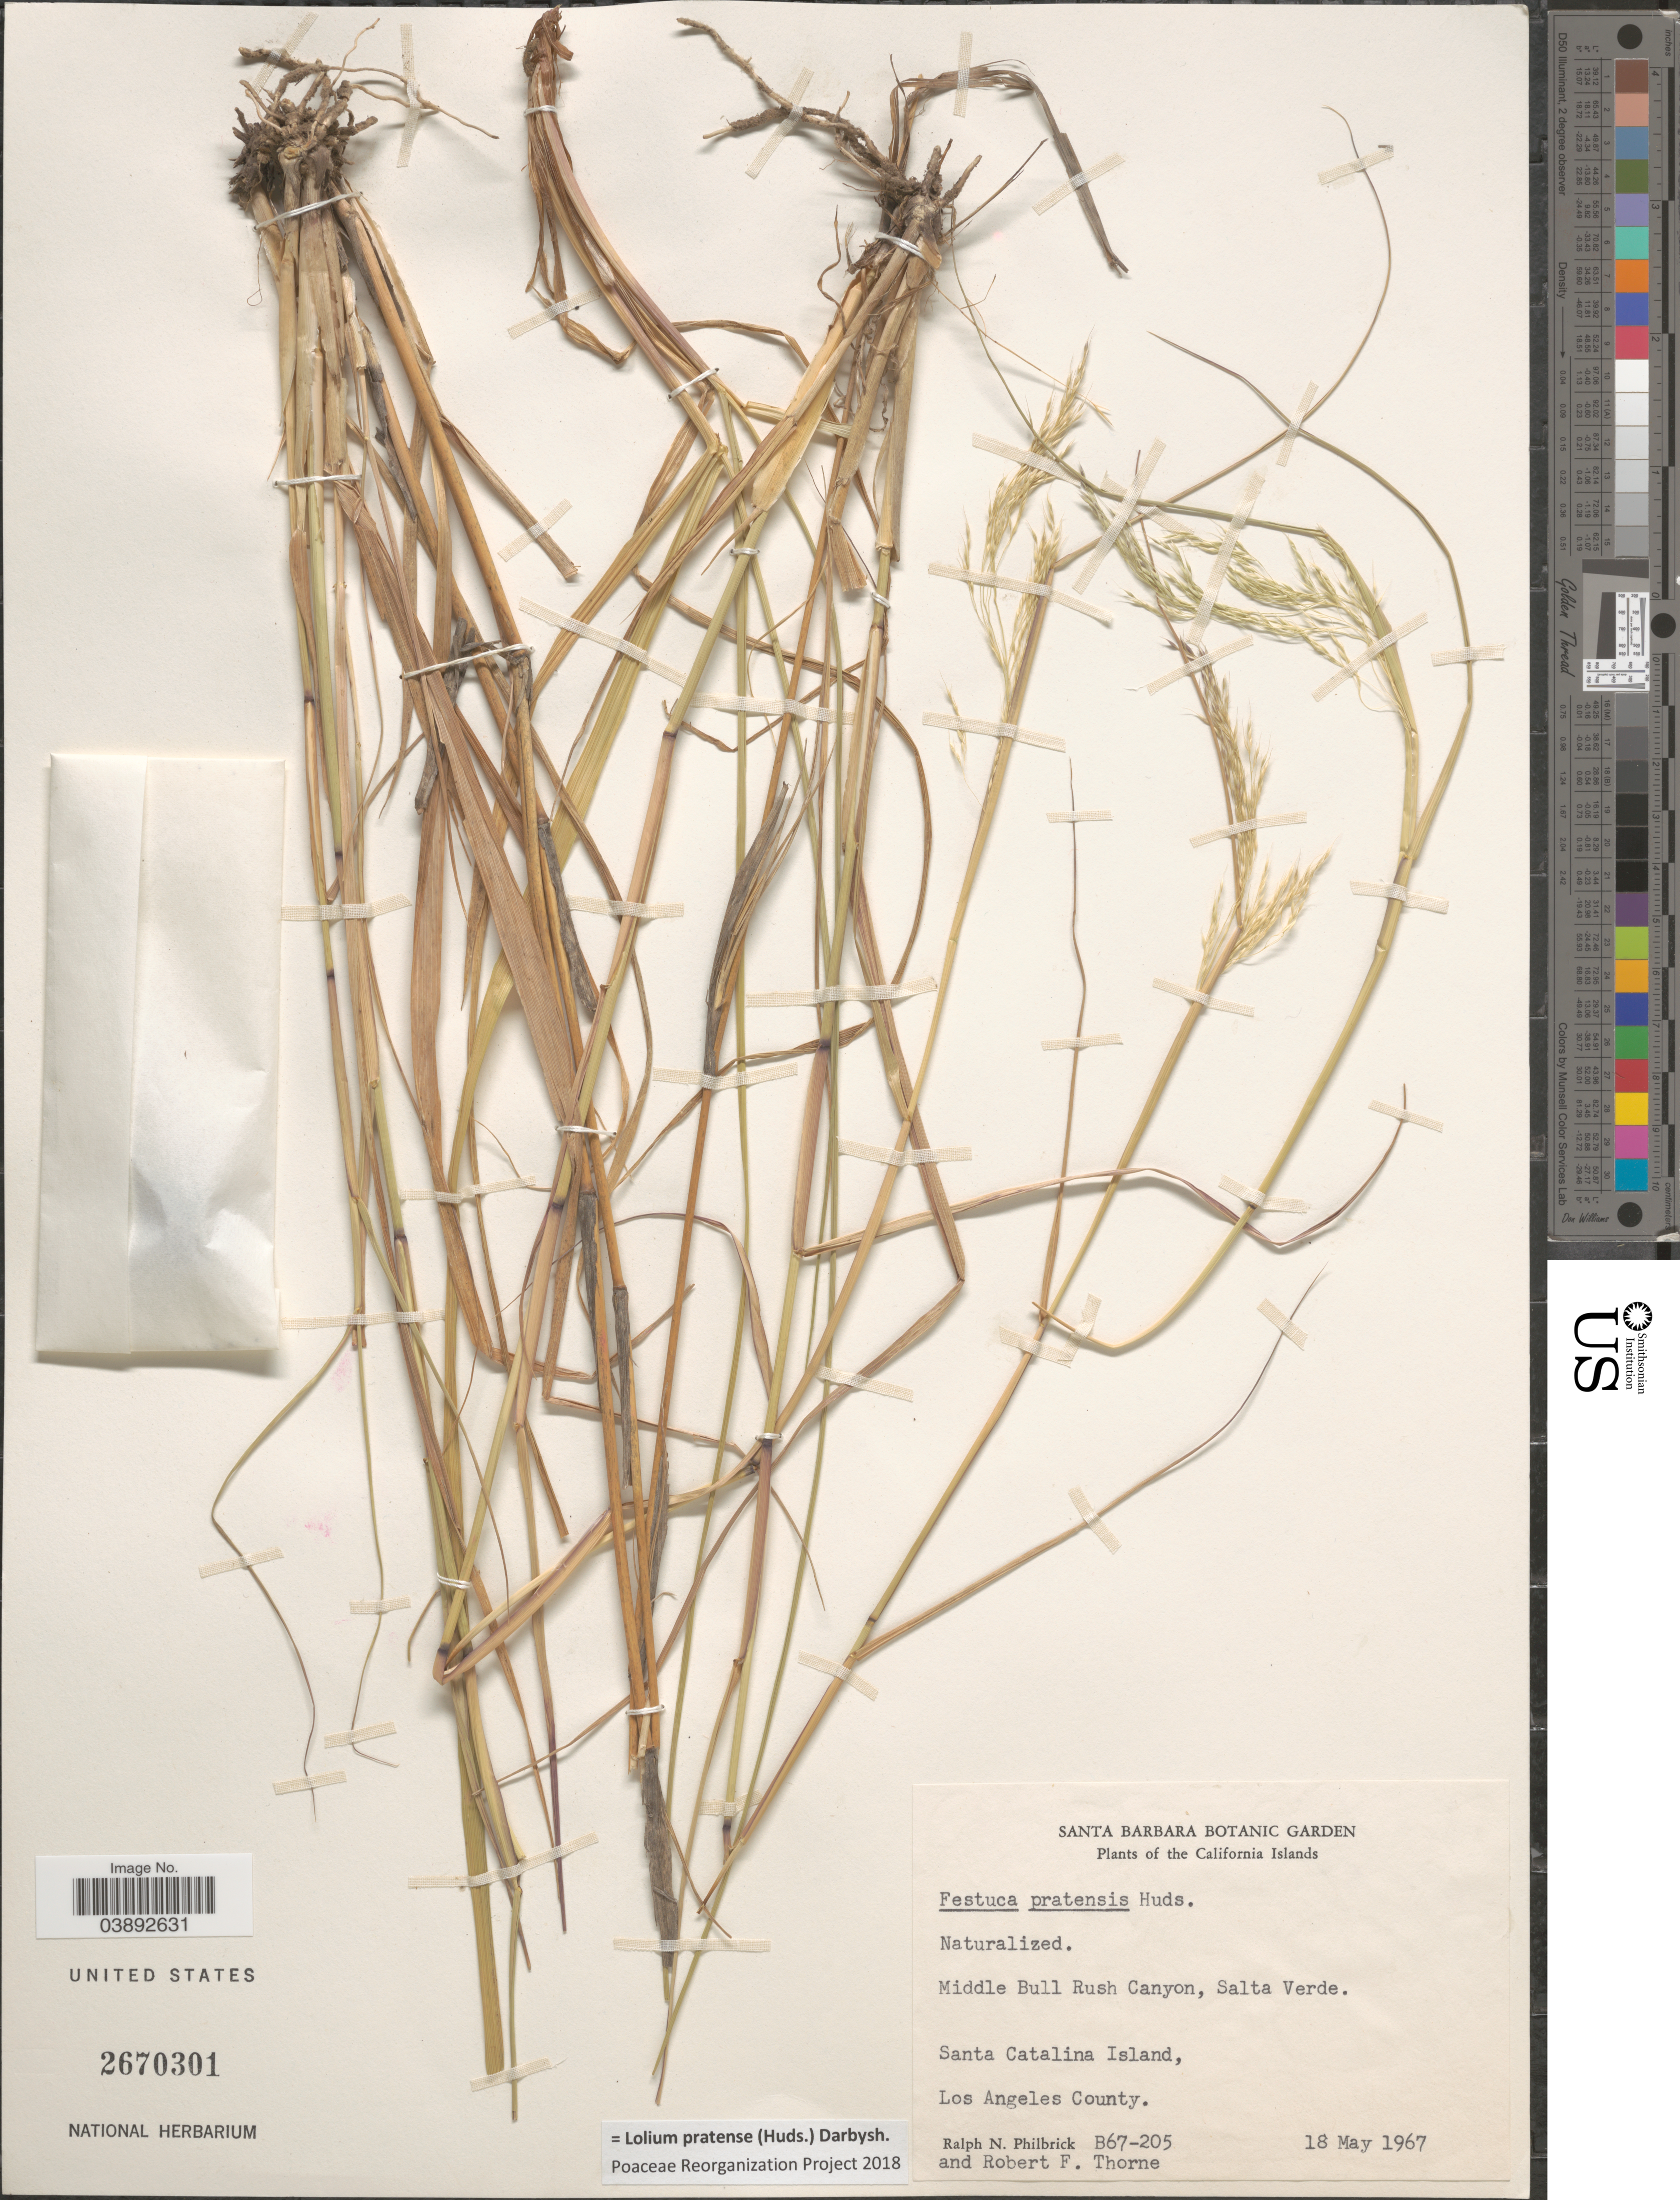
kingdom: Plantae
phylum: Tracheophyta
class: Liliopsida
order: Poales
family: Poaceae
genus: Lolium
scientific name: Lolium pratense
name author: (Huds.) Darbysh.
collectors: R. Philbrick & R. F. Thorne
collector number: B67-205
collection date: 1967-05-18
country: United States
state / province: California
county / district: Los Angeles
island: Santa Catalina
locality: The California Islands. Middle Bull Rush Canyon, Salta Verde. Santa Catalina Island, Los Angeles County.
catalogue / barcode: US 2670301